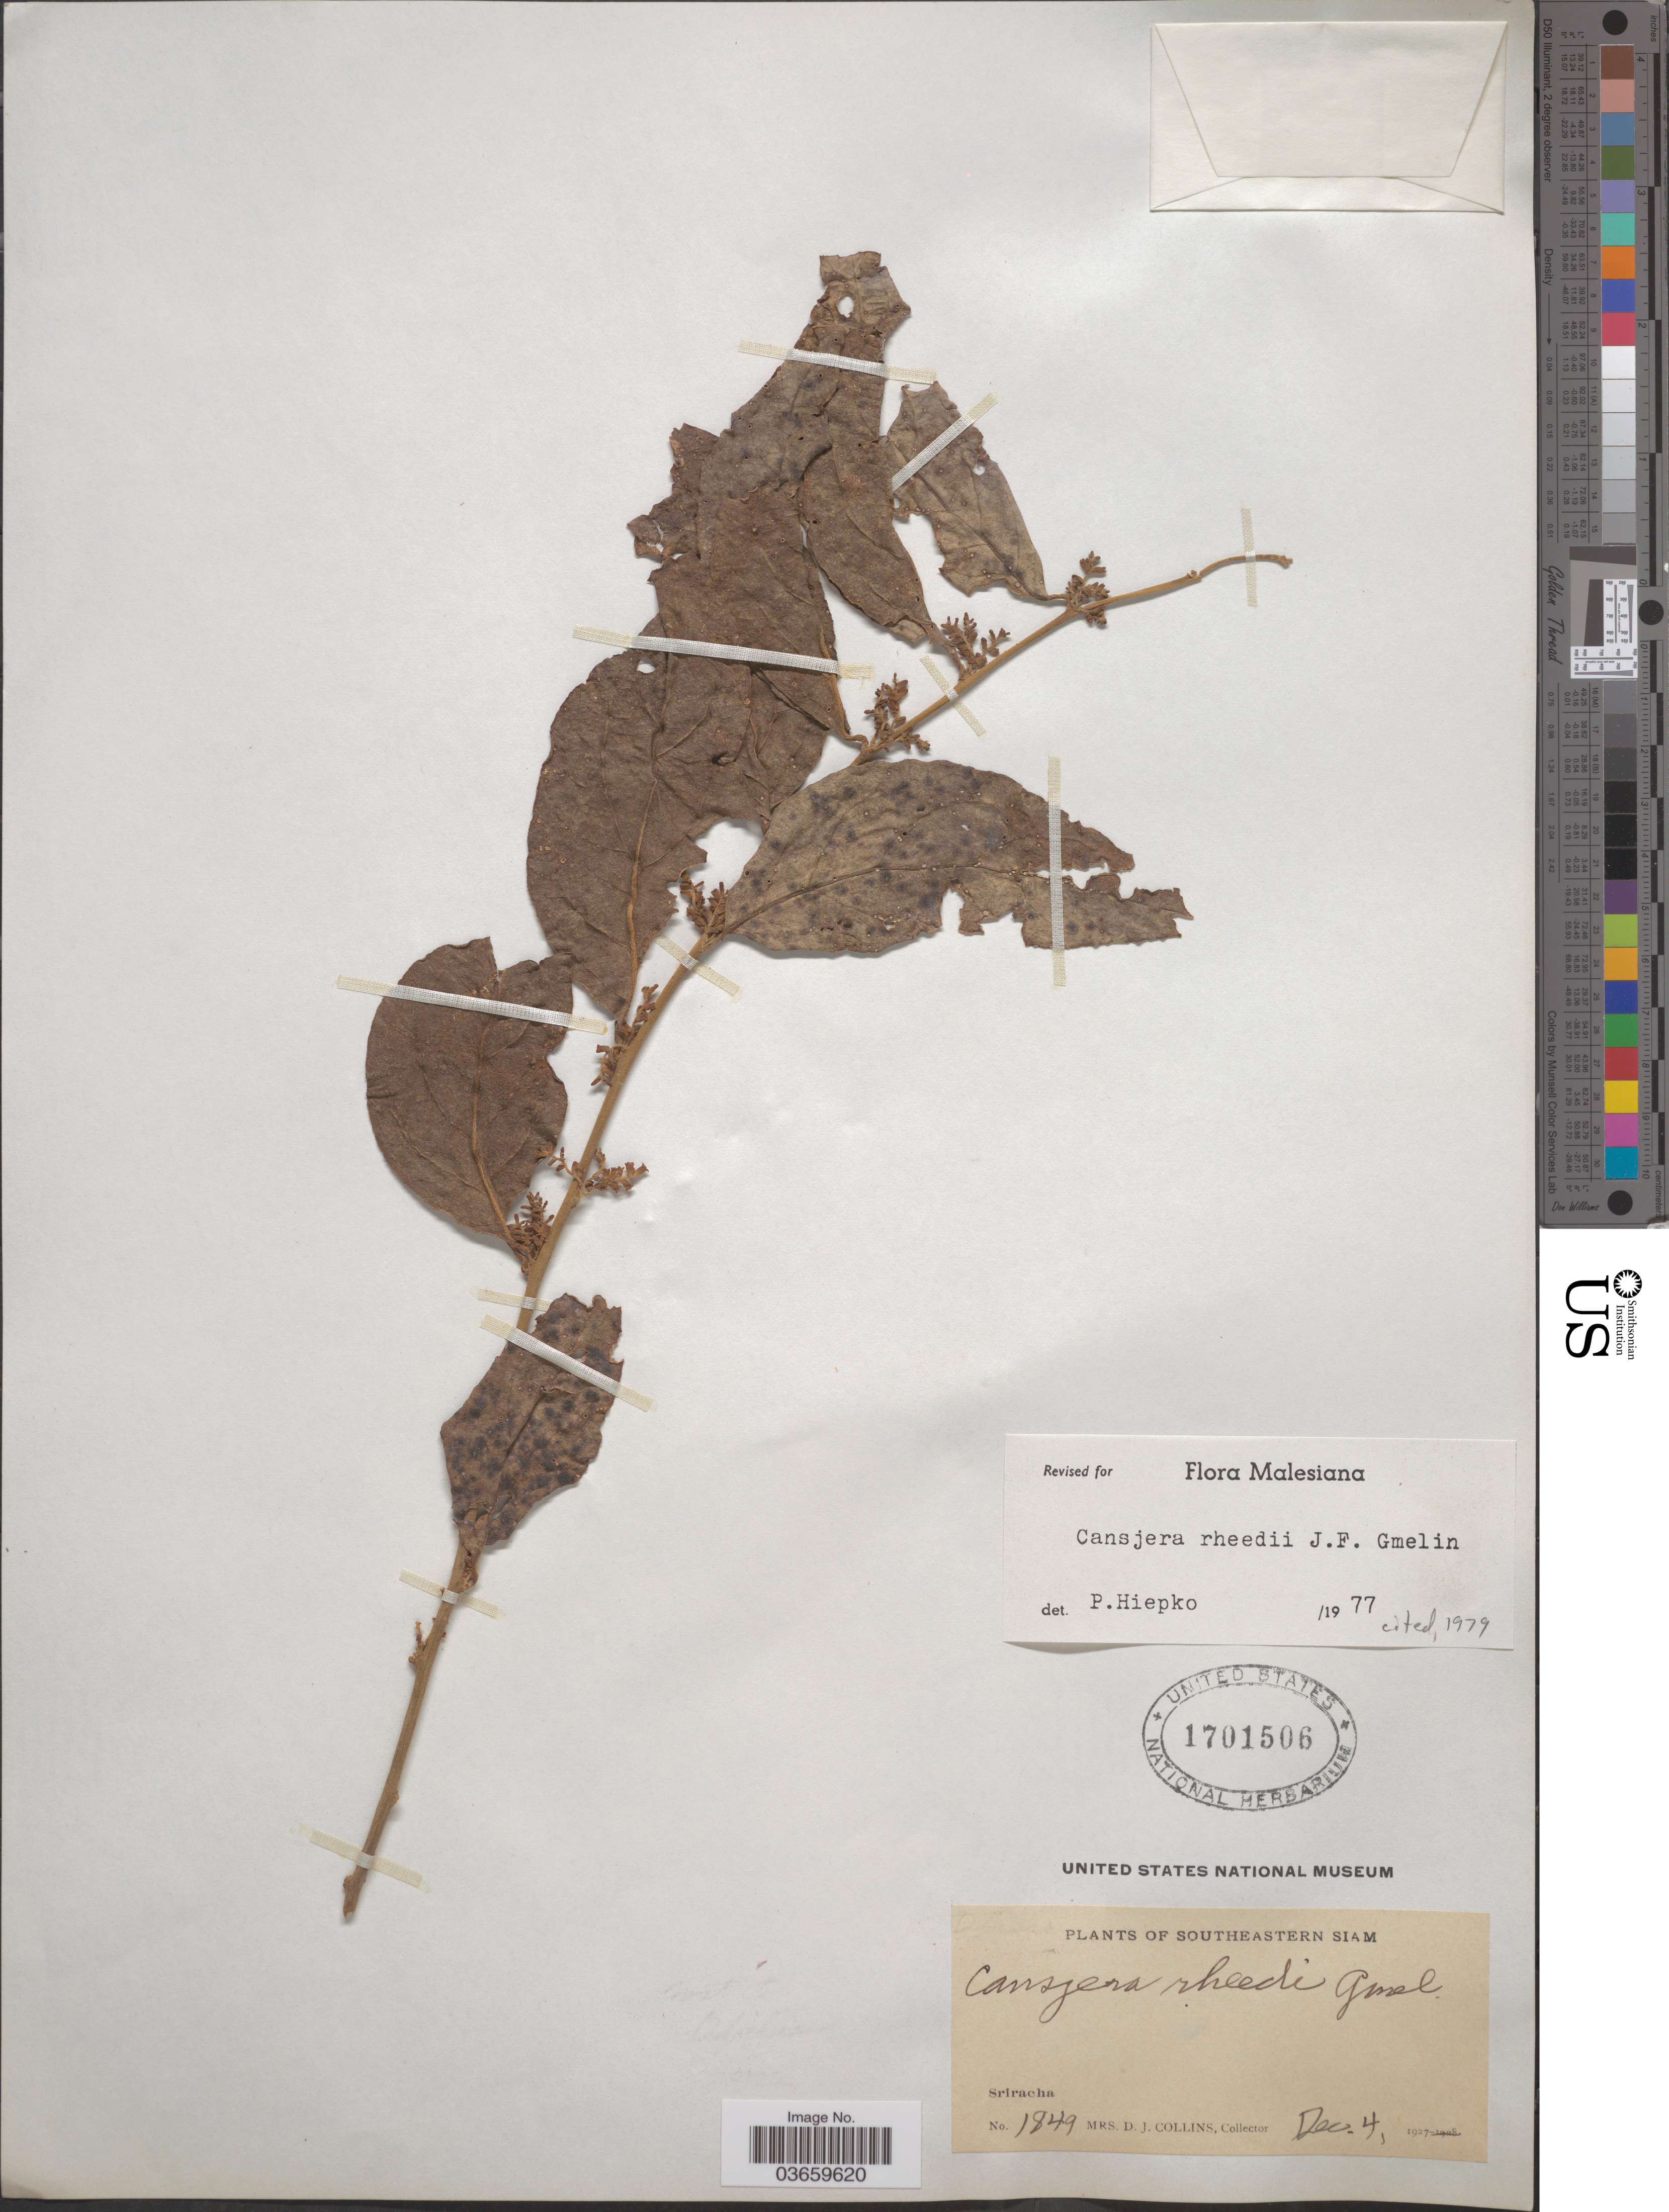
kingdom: Plantae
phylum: Tracheophyta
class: Magnoliopsida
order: Santalales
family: Opiliaceae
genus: Cansjera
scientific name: Cansjera rheedii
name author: J.F. Gmel.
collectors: Mrs. D. J. Collins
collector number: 1849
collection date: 1927-12-04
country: Thailand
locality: Southeastern Siam. Sriracha.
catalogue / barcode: US 1701506